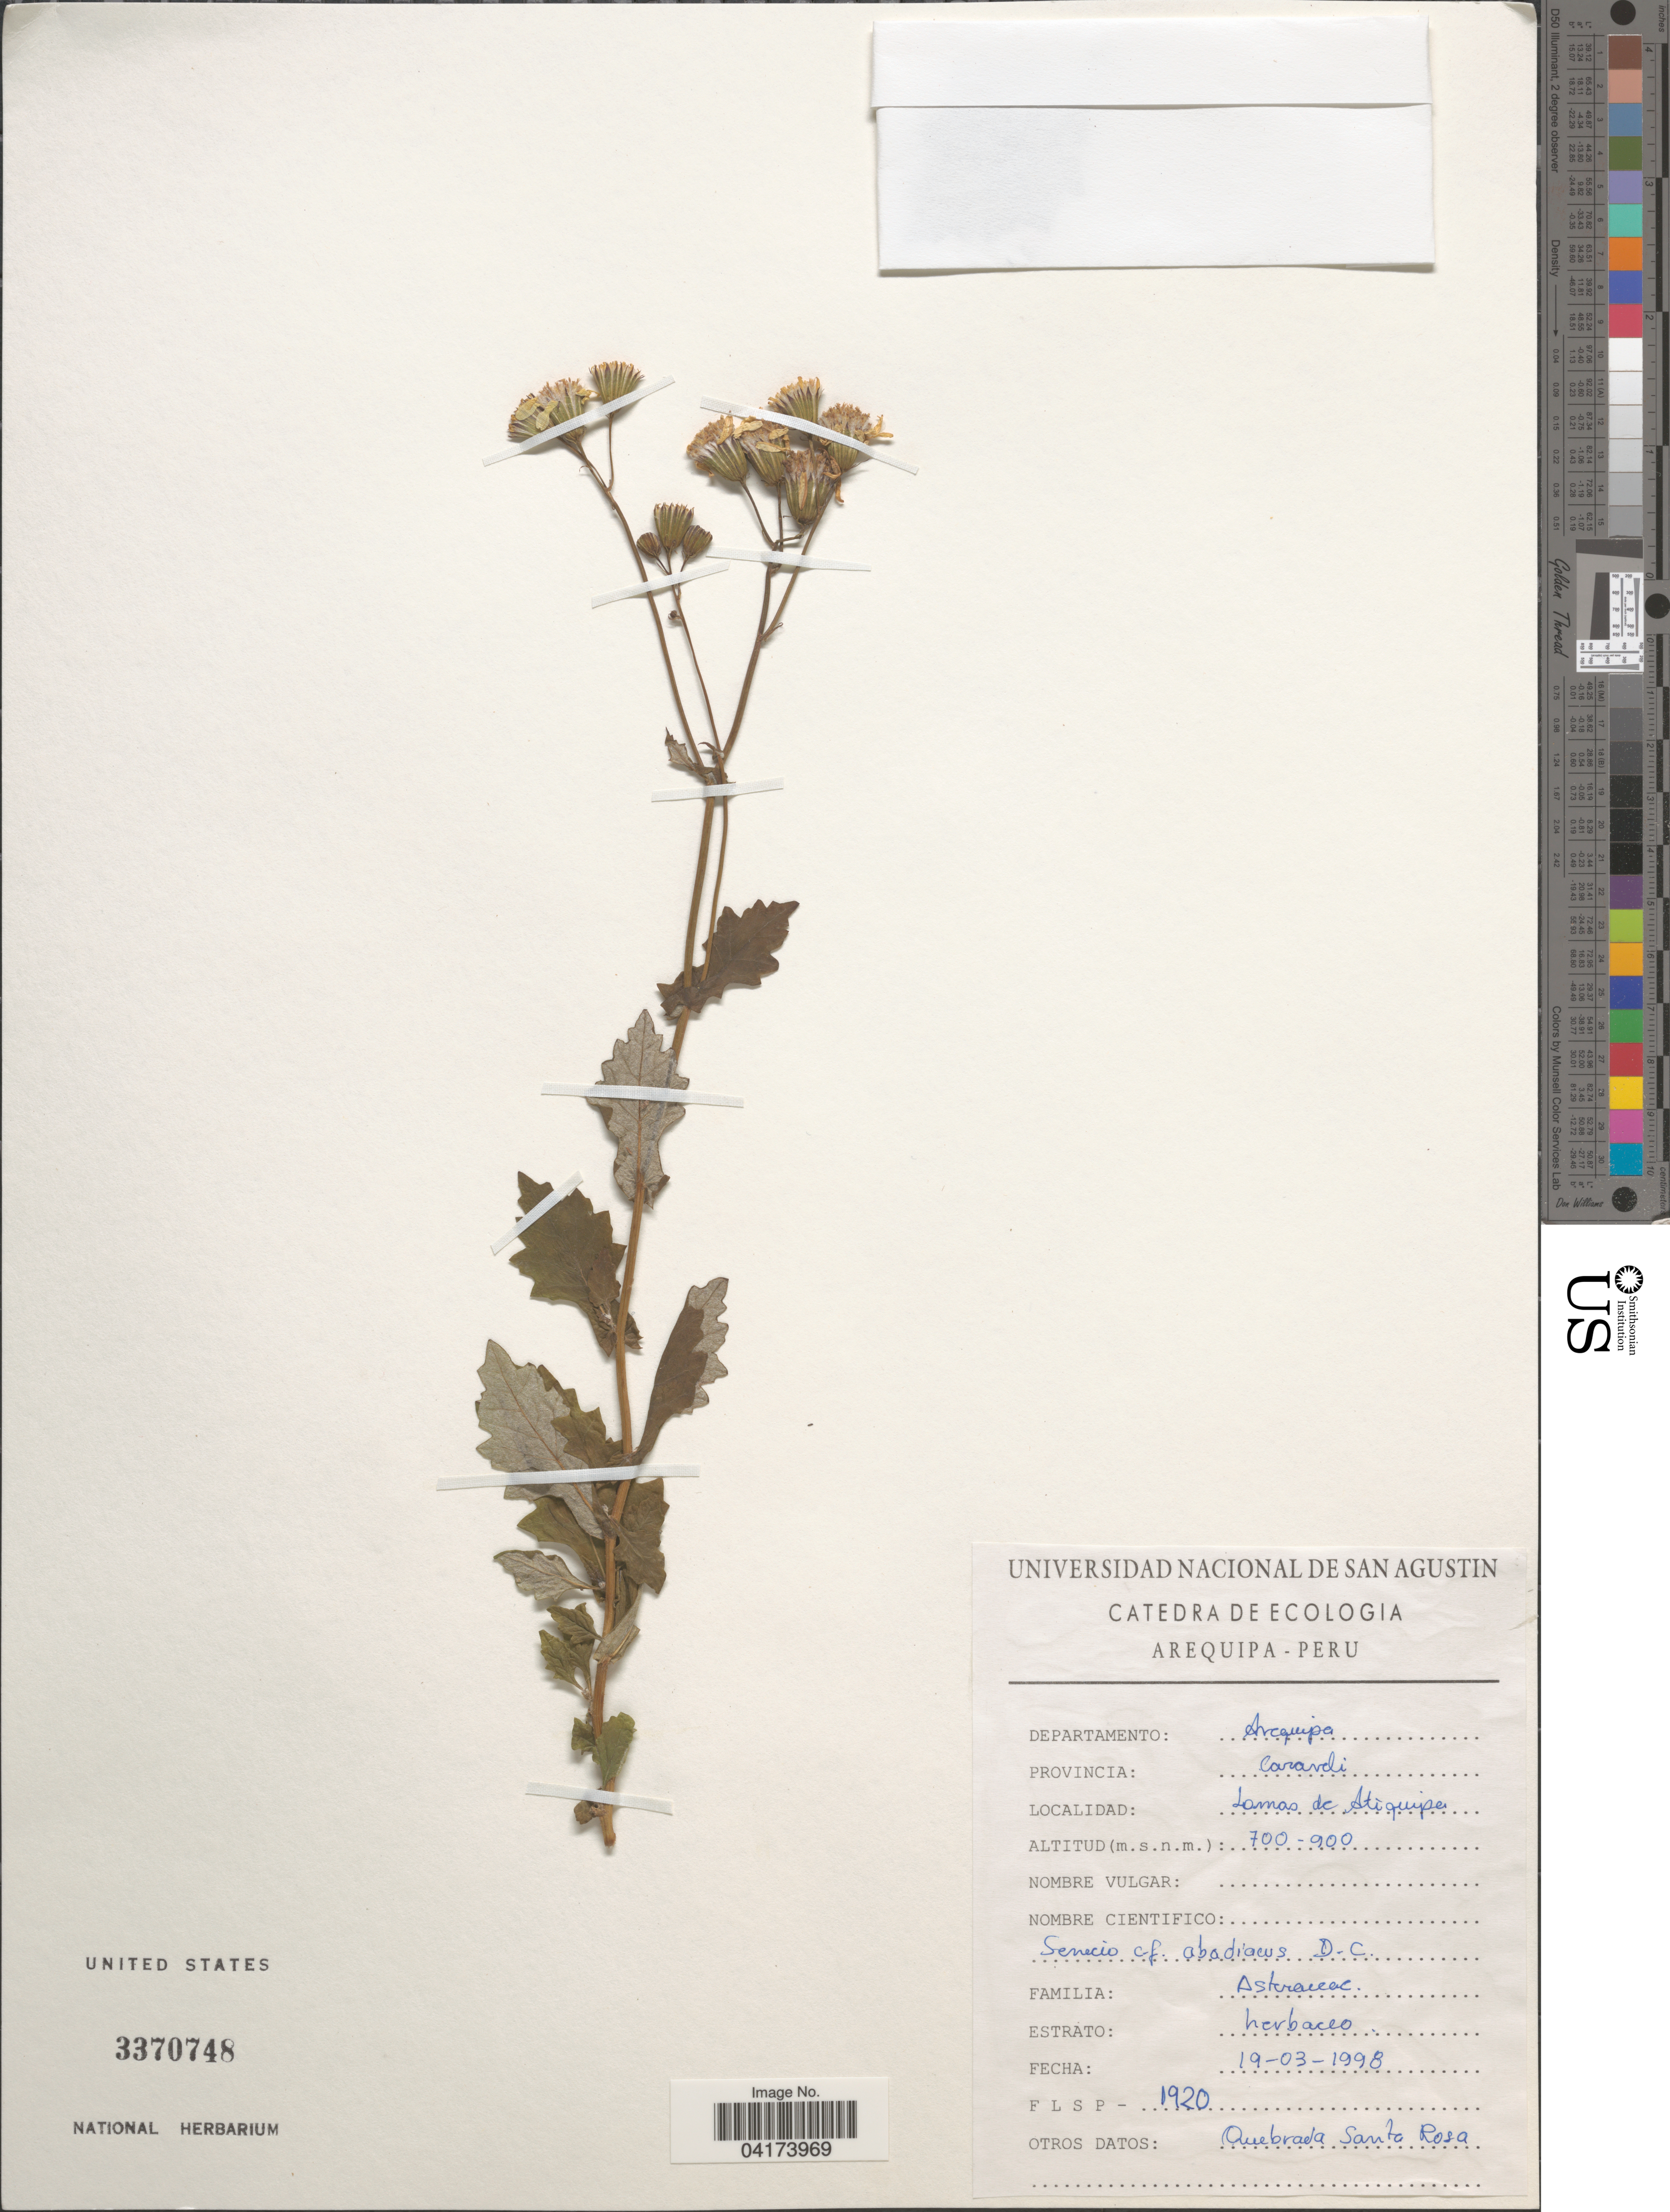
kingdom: Plantae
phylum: Tracheophyta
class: Magnoliopsida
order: Asterales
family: Asteraceae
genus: Senecio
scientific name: Senecio abadianus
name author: DC.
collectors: F. L. S. P.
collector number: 1920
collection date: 1998-03-19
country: Peru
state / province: Arequipa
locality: Departamento: Arequipa. Provincia: Caraveli. Lomas de Atiquipa.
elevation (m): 700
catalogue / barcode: US 3370748